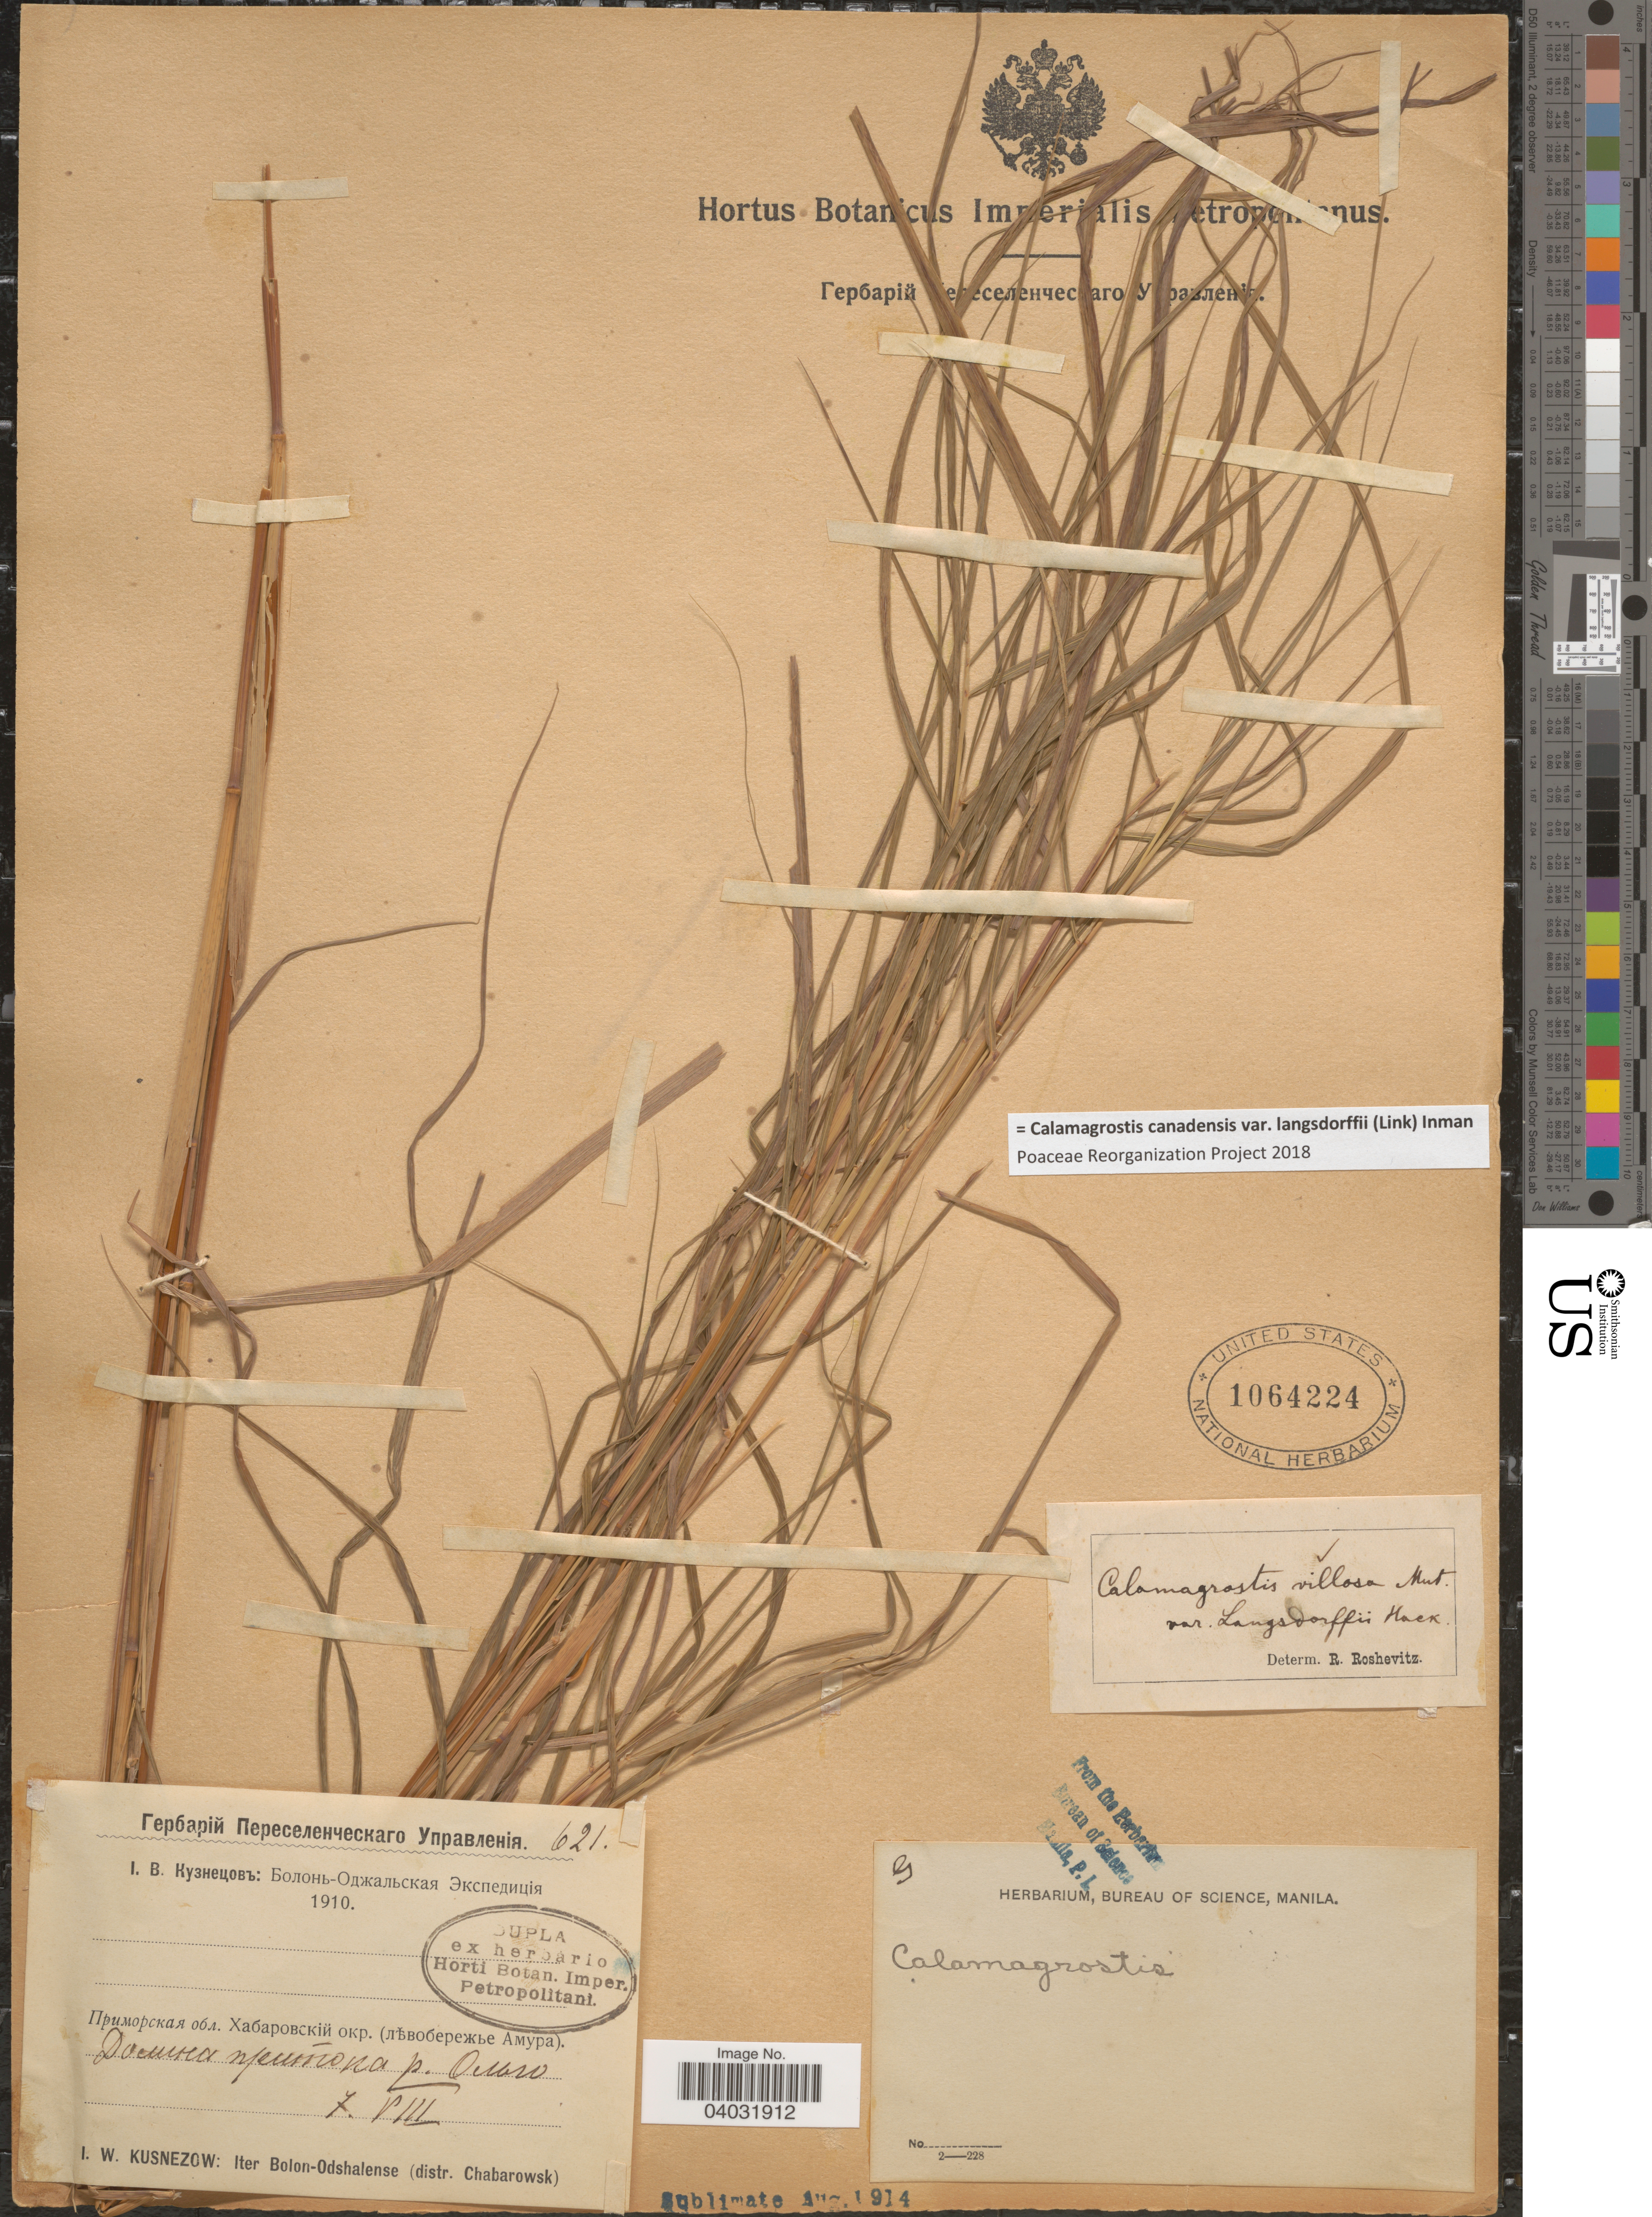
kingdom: Plantae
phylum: Tracheophyta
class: Liliopsida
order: Poales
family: Poaceae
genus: Calamagrostis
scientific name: Calamagrostis canadensis var. langsdorffii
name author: (Link) Inman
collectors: I. Kusnezow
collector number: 621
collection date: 1910-08-07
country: Russian Federation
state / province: Khabarovsk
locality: Iter Bolon-Odshalense (distr. Chabarowsk).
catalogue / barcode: US 1064224